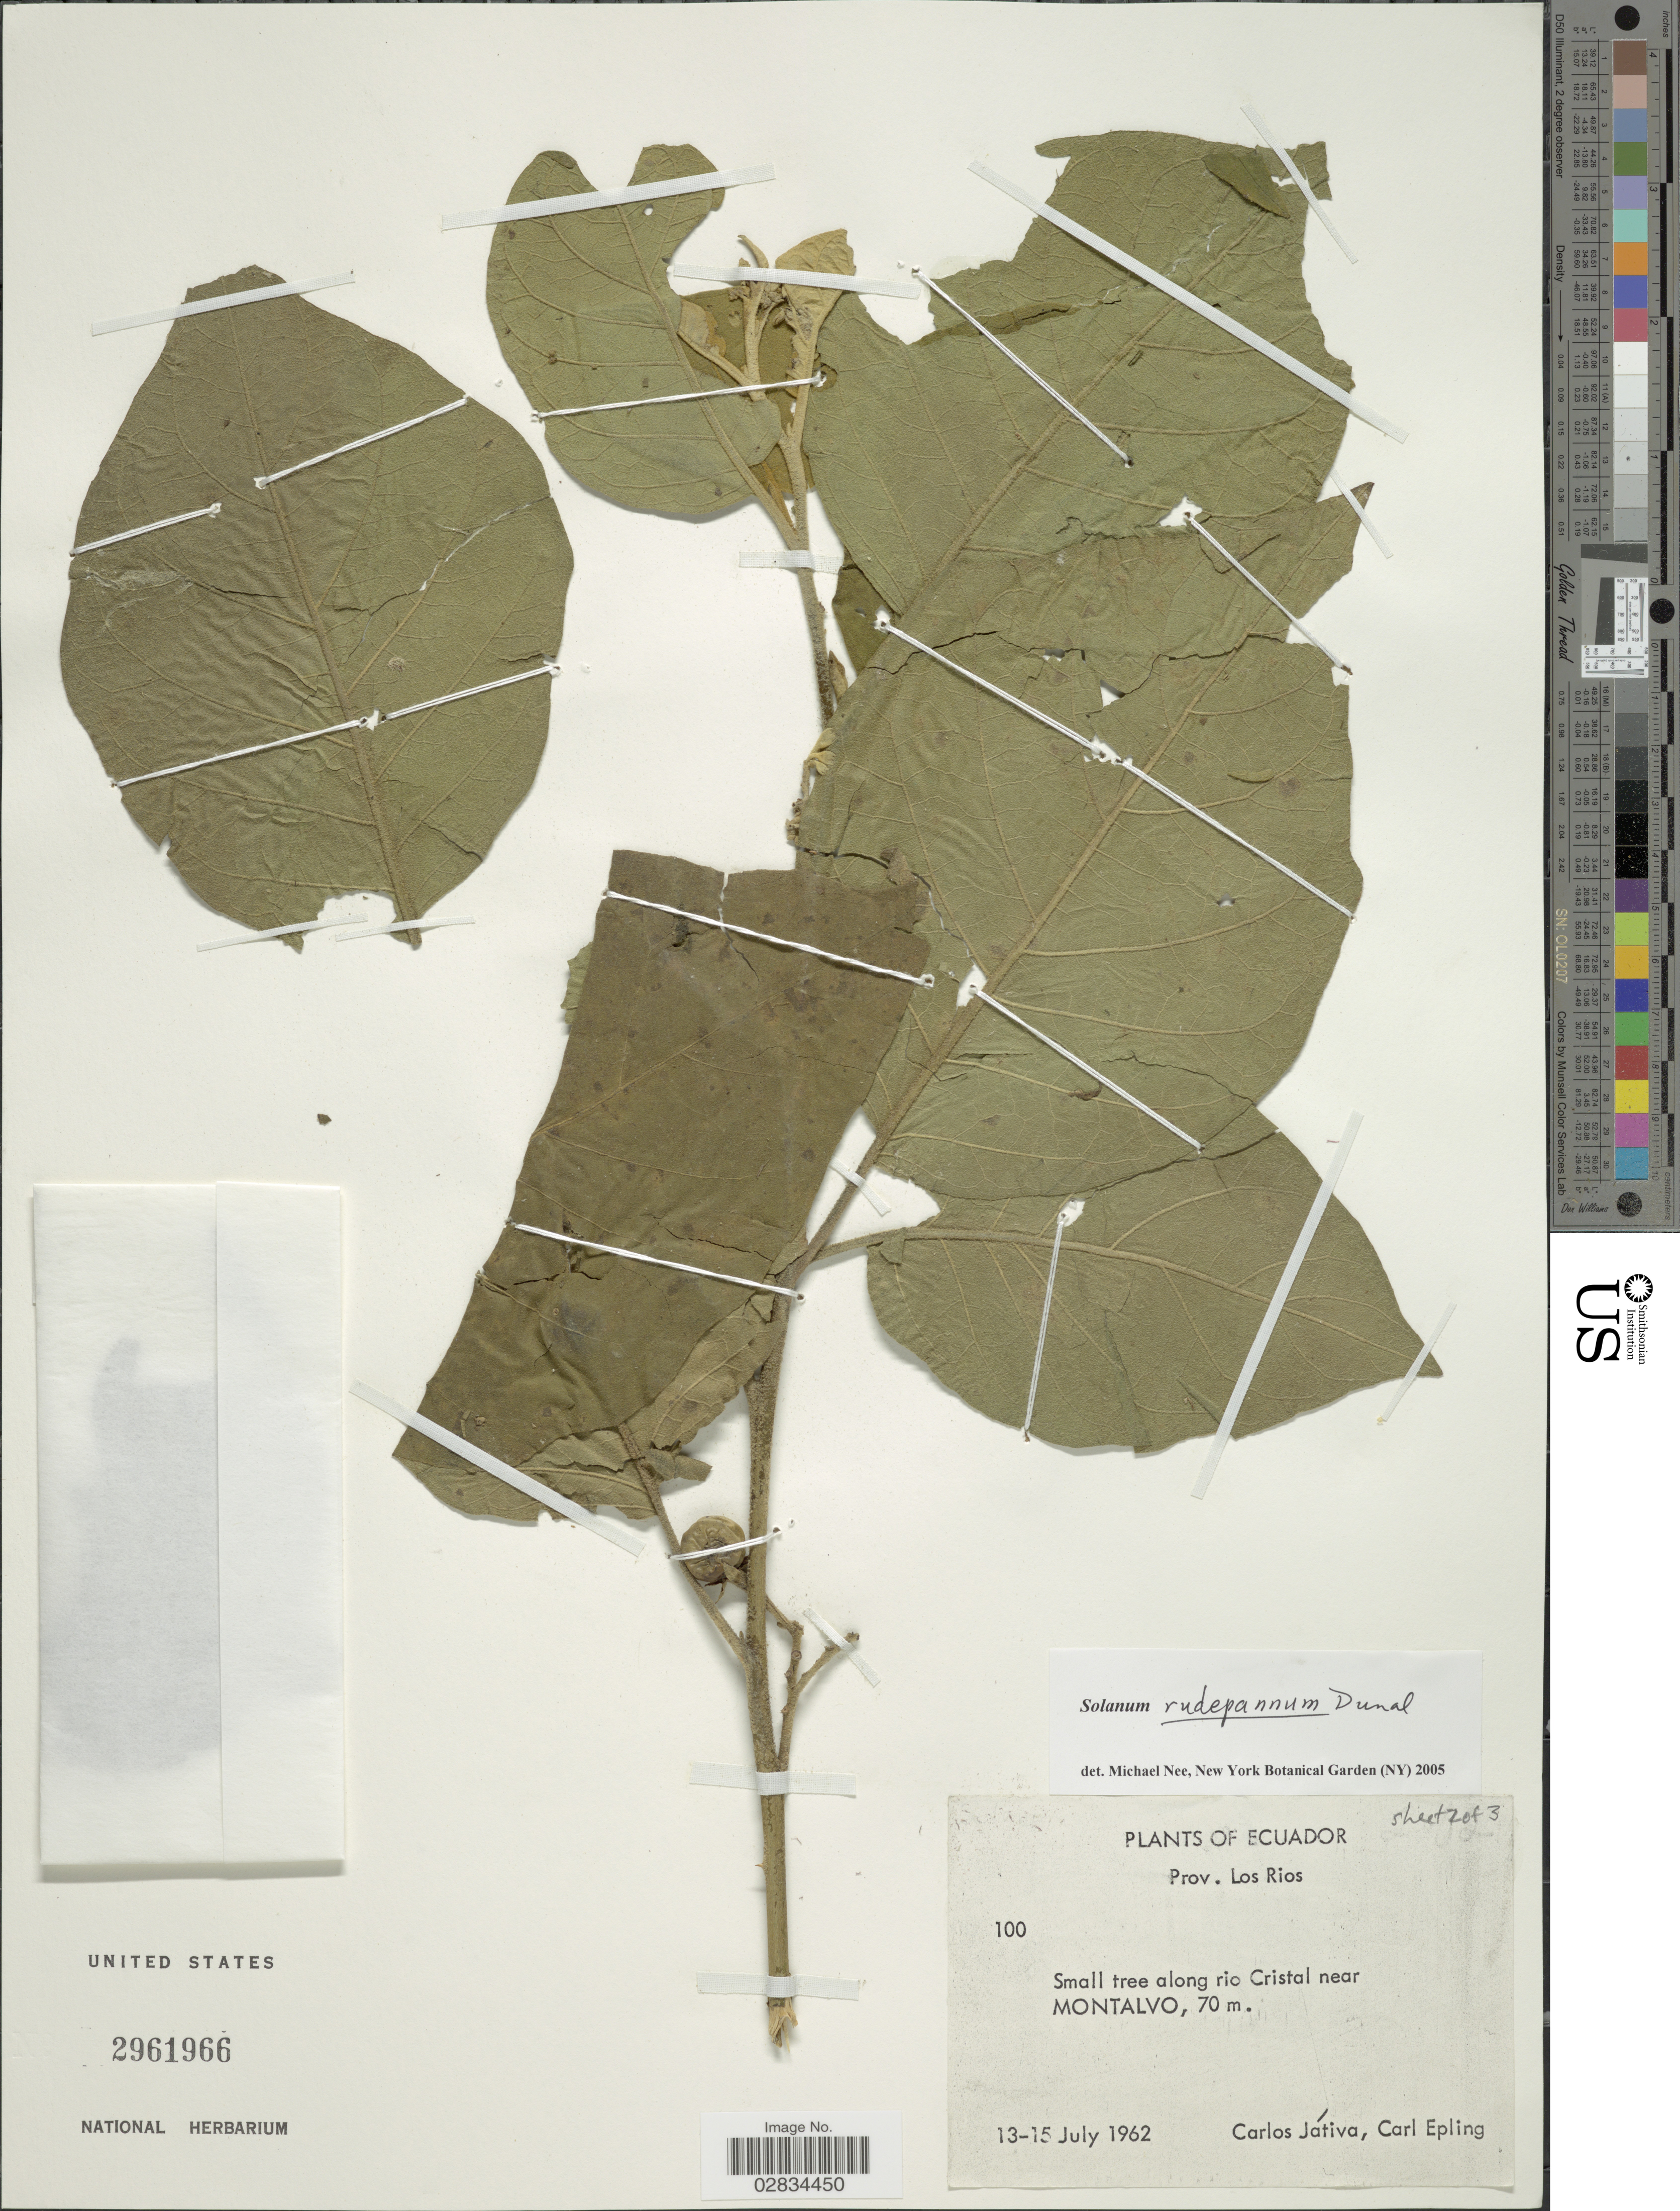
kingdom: Plantae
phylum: Tracheophyta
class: Magnoliopsida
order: Solanales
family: Solanaceae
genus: Solanum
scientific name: Solanum rudepannum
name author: Dunal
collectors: C. D. Játiva & C. C. Epling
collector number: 100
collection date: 1962-07-13/1962-07-15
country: Ecuador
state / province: Los Ríos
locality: Prov. Los Rios. Small tree along rio Cristal near Montalvo.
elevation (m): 70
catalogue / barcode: US 2961966